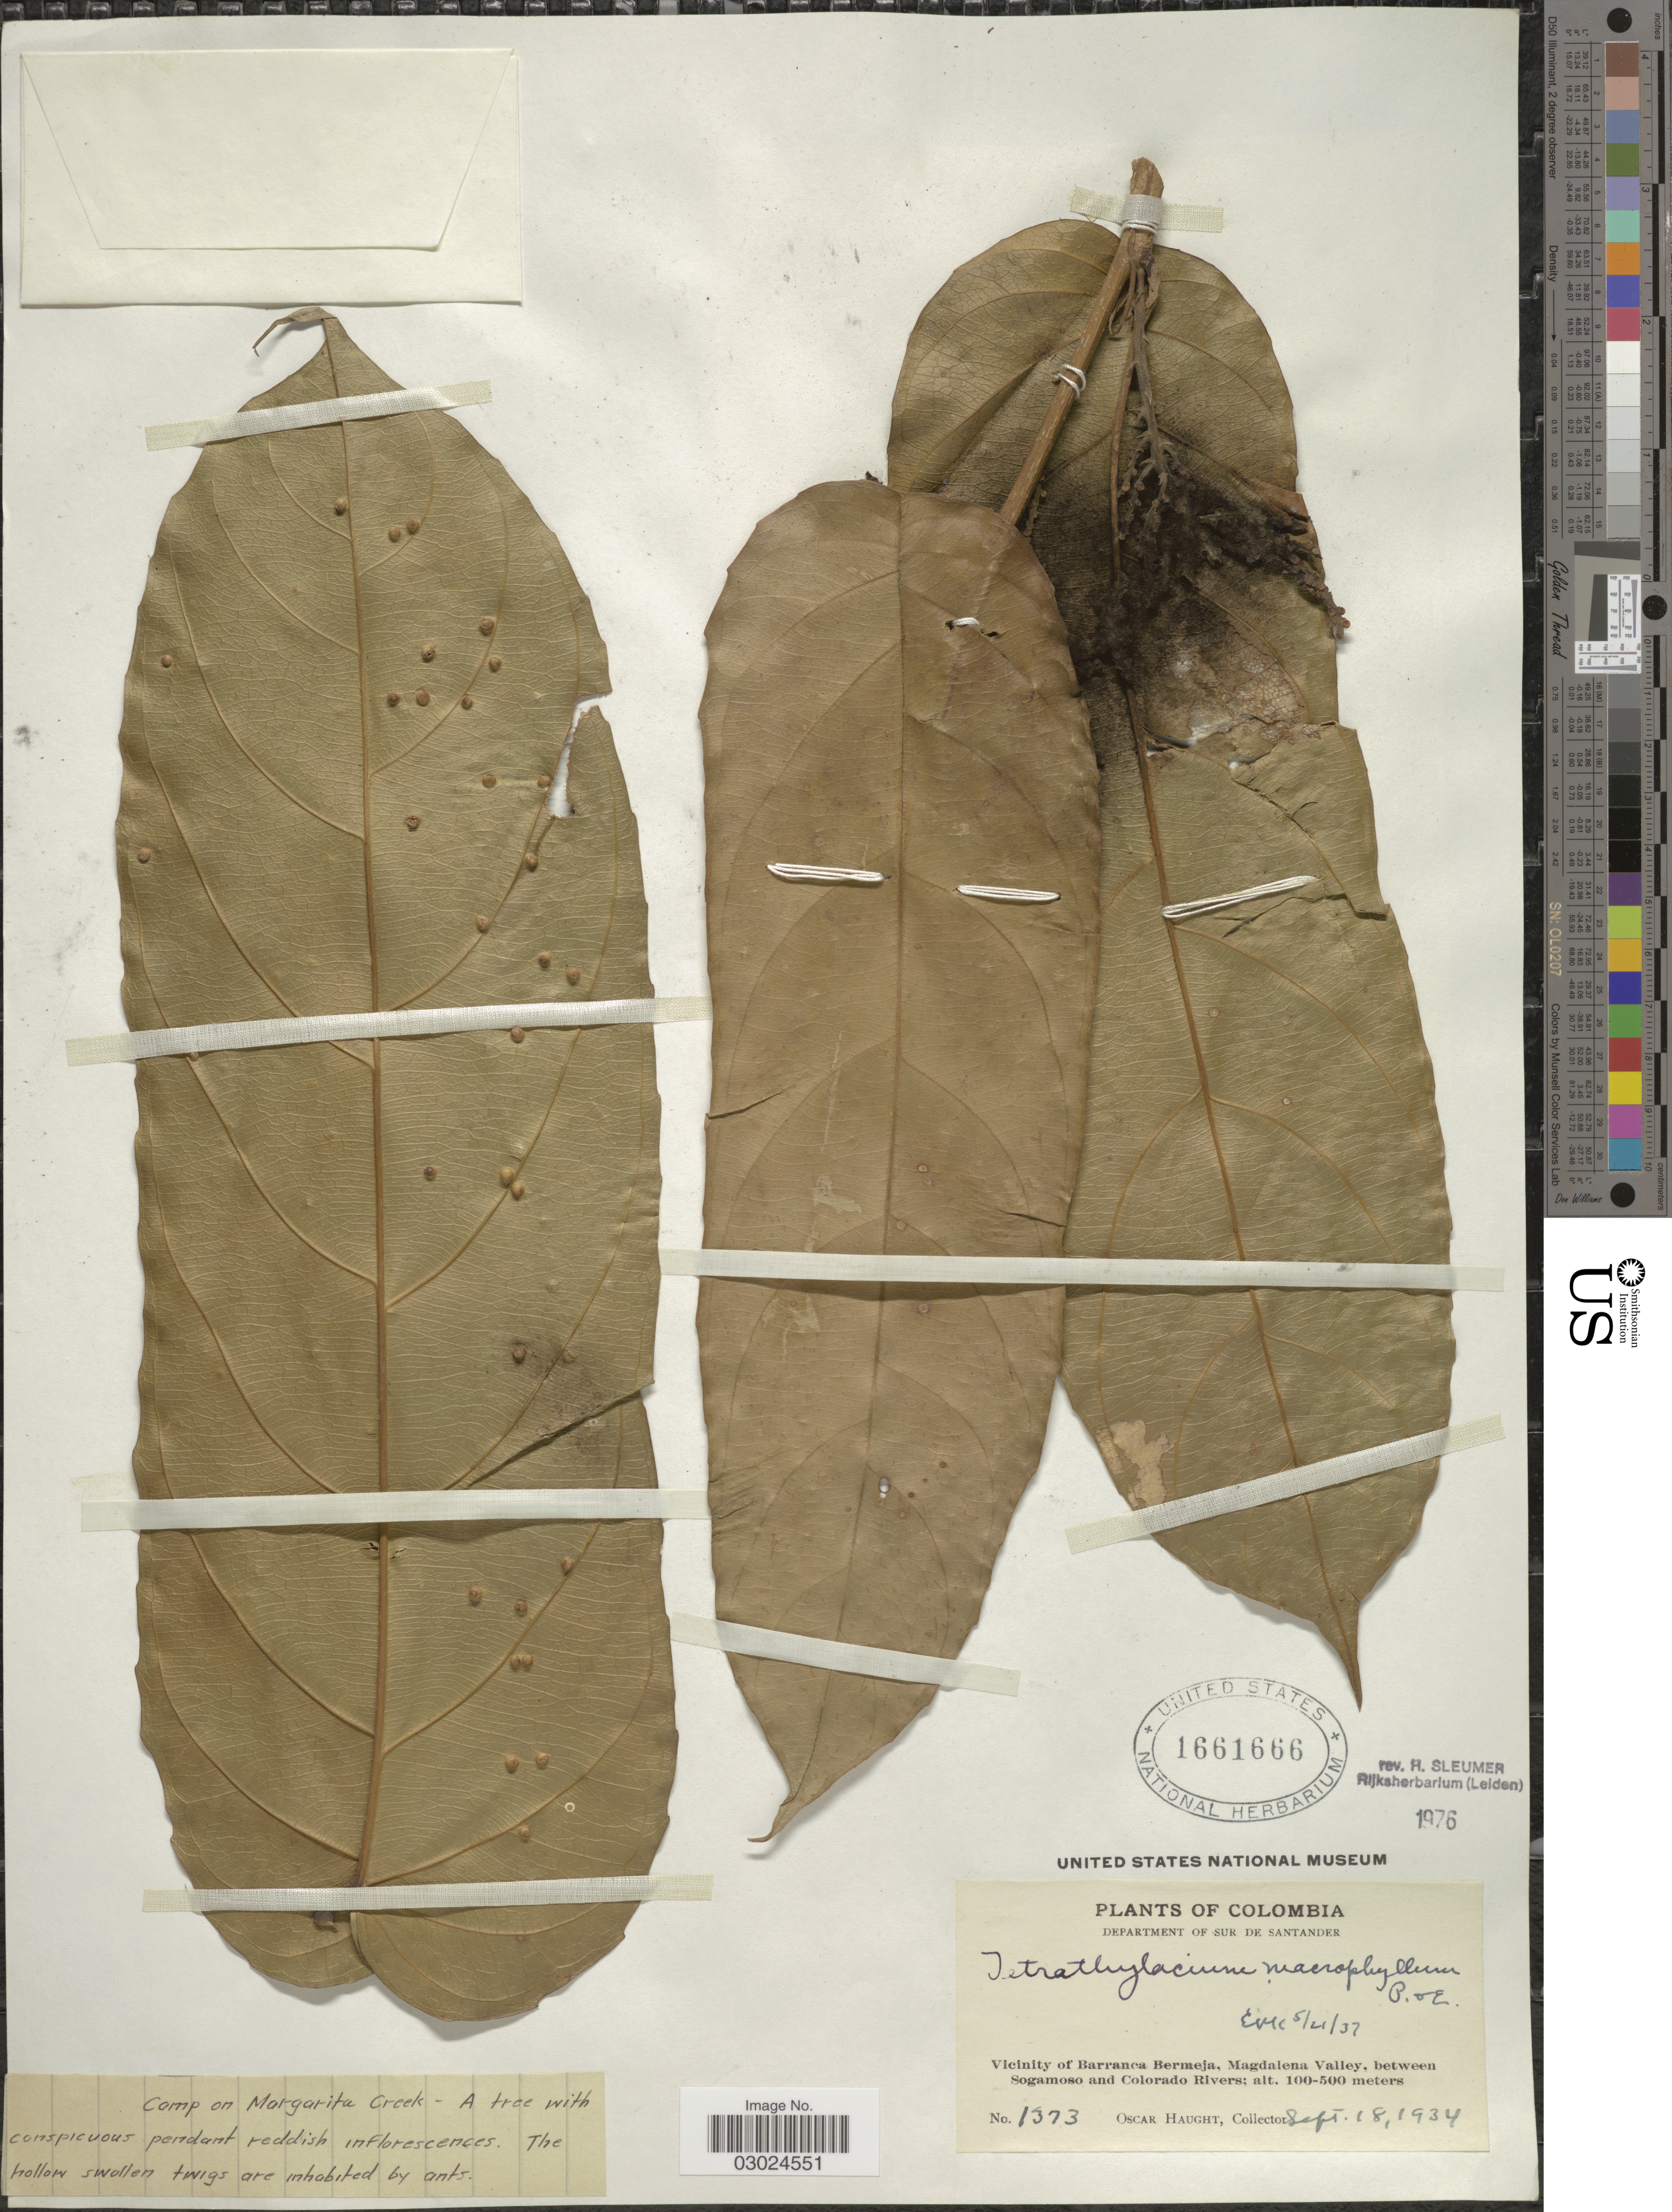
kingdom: Plantae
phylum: Tracheophyta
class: Magnoliopsida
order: Malpighiales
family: Salicaceae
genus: Tetrathylacium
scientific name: Tetrathylacium macrophyllum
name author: Poepp.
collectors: O. L. Haught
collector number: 1373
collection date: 1934-09-18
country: Colombia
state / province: Santander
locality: Department of Sur de Santander. Vicinity of Barranca Bermeja, Magdalena Valley, between Sogamoso and Colorado Rivers. Camp on Margarita Creek.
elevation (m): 100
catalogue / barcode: US 1661666